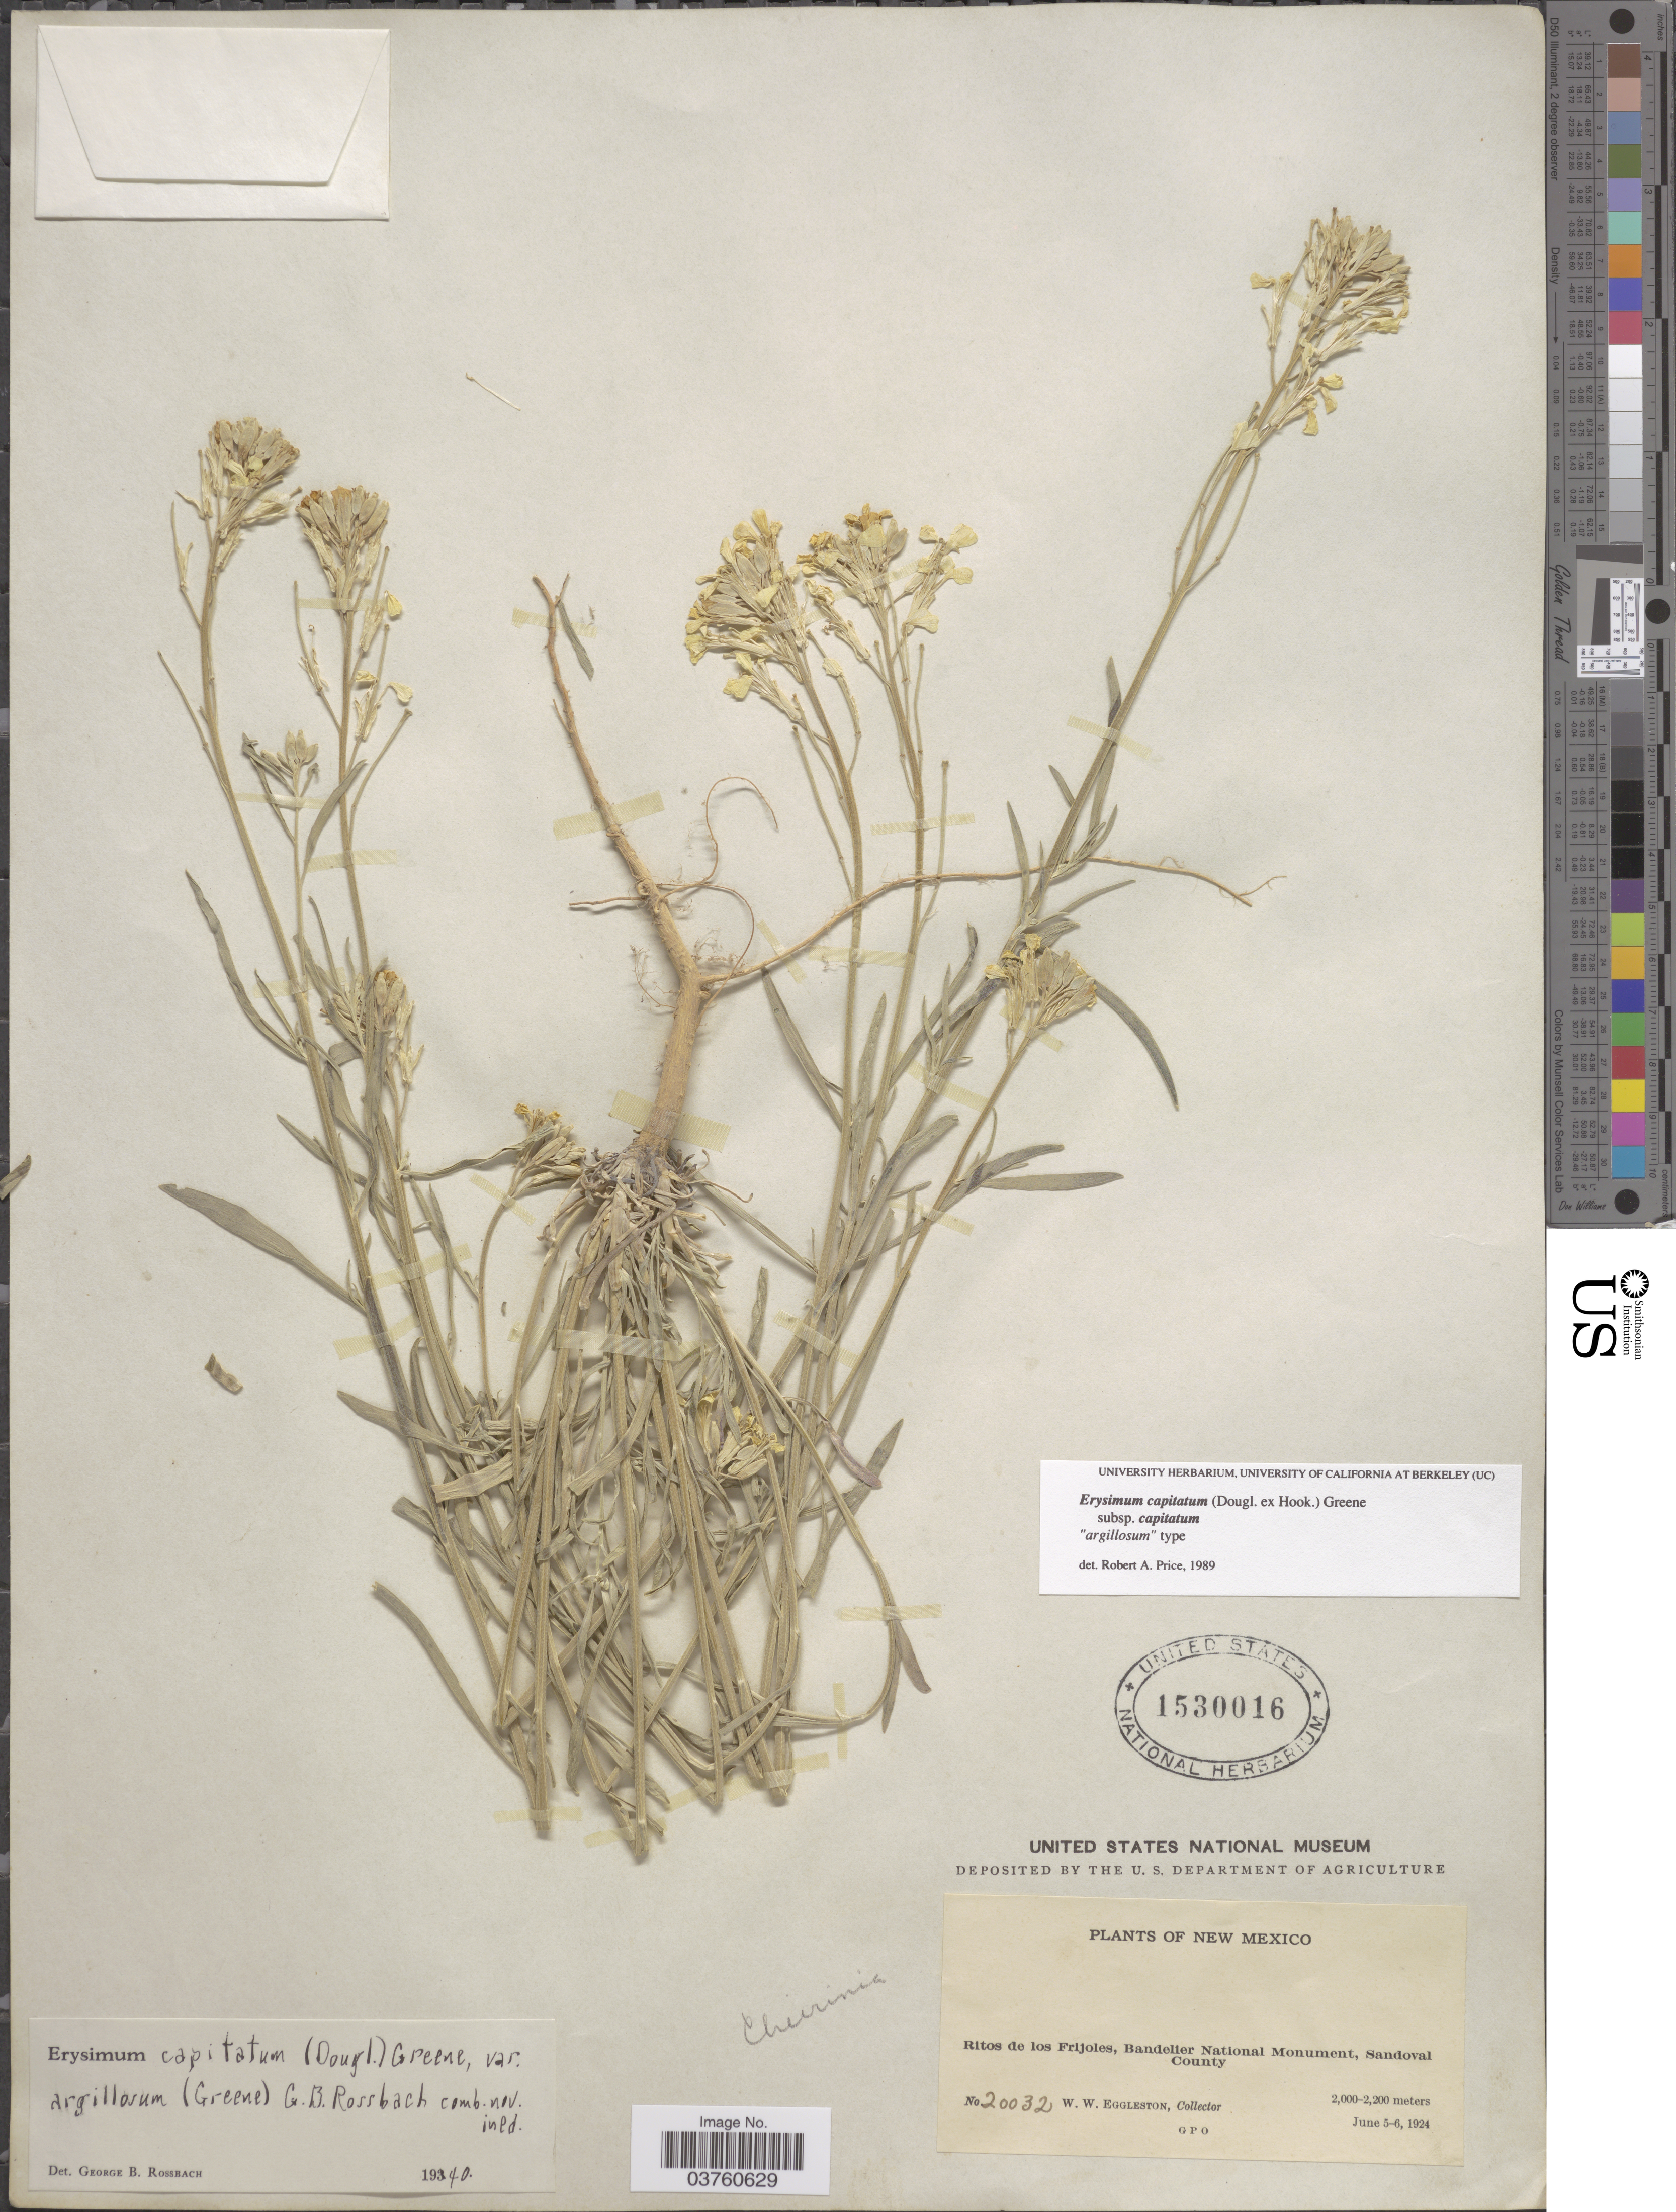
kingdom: Plantae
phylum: Tracheophyta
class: Magnoliopsida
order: Brassicales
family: Brassicaceae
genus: Erysimum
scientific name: Erysimum capitatum subsp. capitatum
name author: (Douglas ex Hook.) Greene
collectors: W. W. Eggleston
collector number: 20032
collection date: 1924-06-05/1924-06-06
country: United States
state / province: New Mexico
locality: Ritos de los Frijoles, Bandelier National Monument, Sandoval County.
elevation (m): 2000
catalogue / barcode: US 1530016